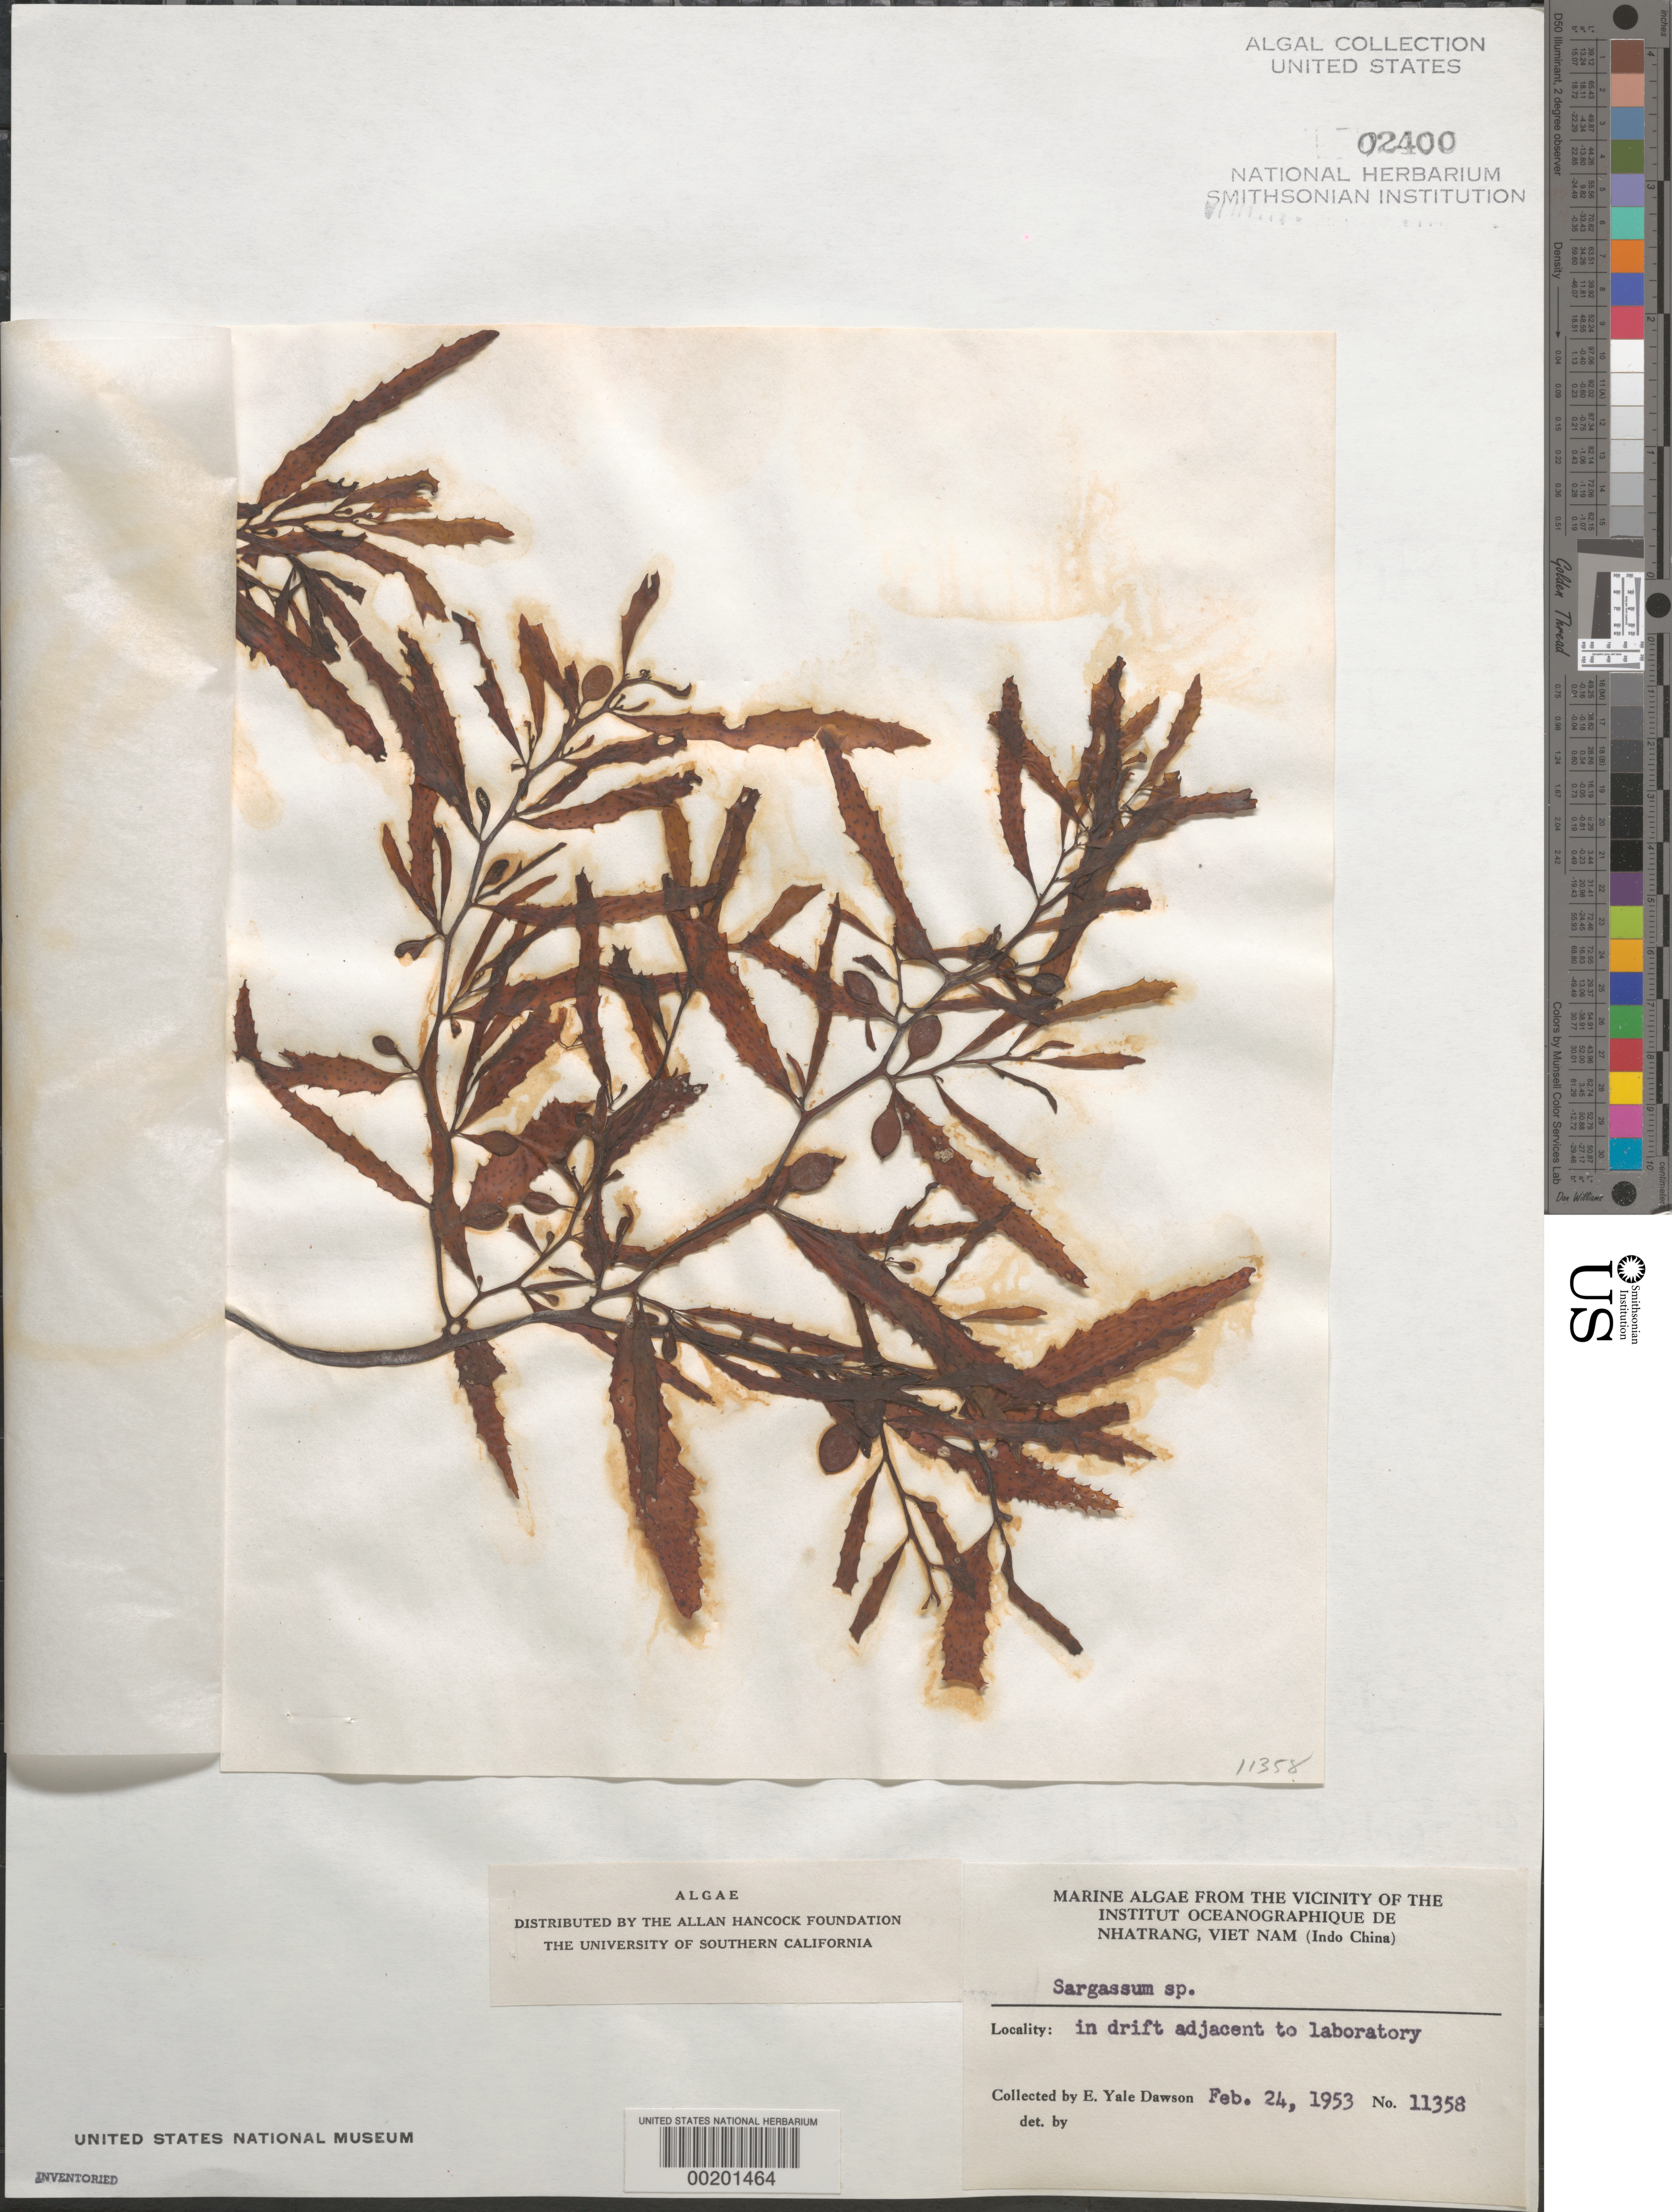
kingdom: Chromista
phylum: Ochrophyta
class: Phaeophyceae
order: Fucales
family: Sargassaceae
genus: Sargassum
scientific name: Sargassum sp.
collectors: E. Y. Dawson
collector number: EYD 11358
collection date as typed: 24 Feb 1953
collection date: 1953-02-24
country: Vietnam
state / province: Phu Khanh Province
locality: Nhatrang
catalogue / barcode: US 2400